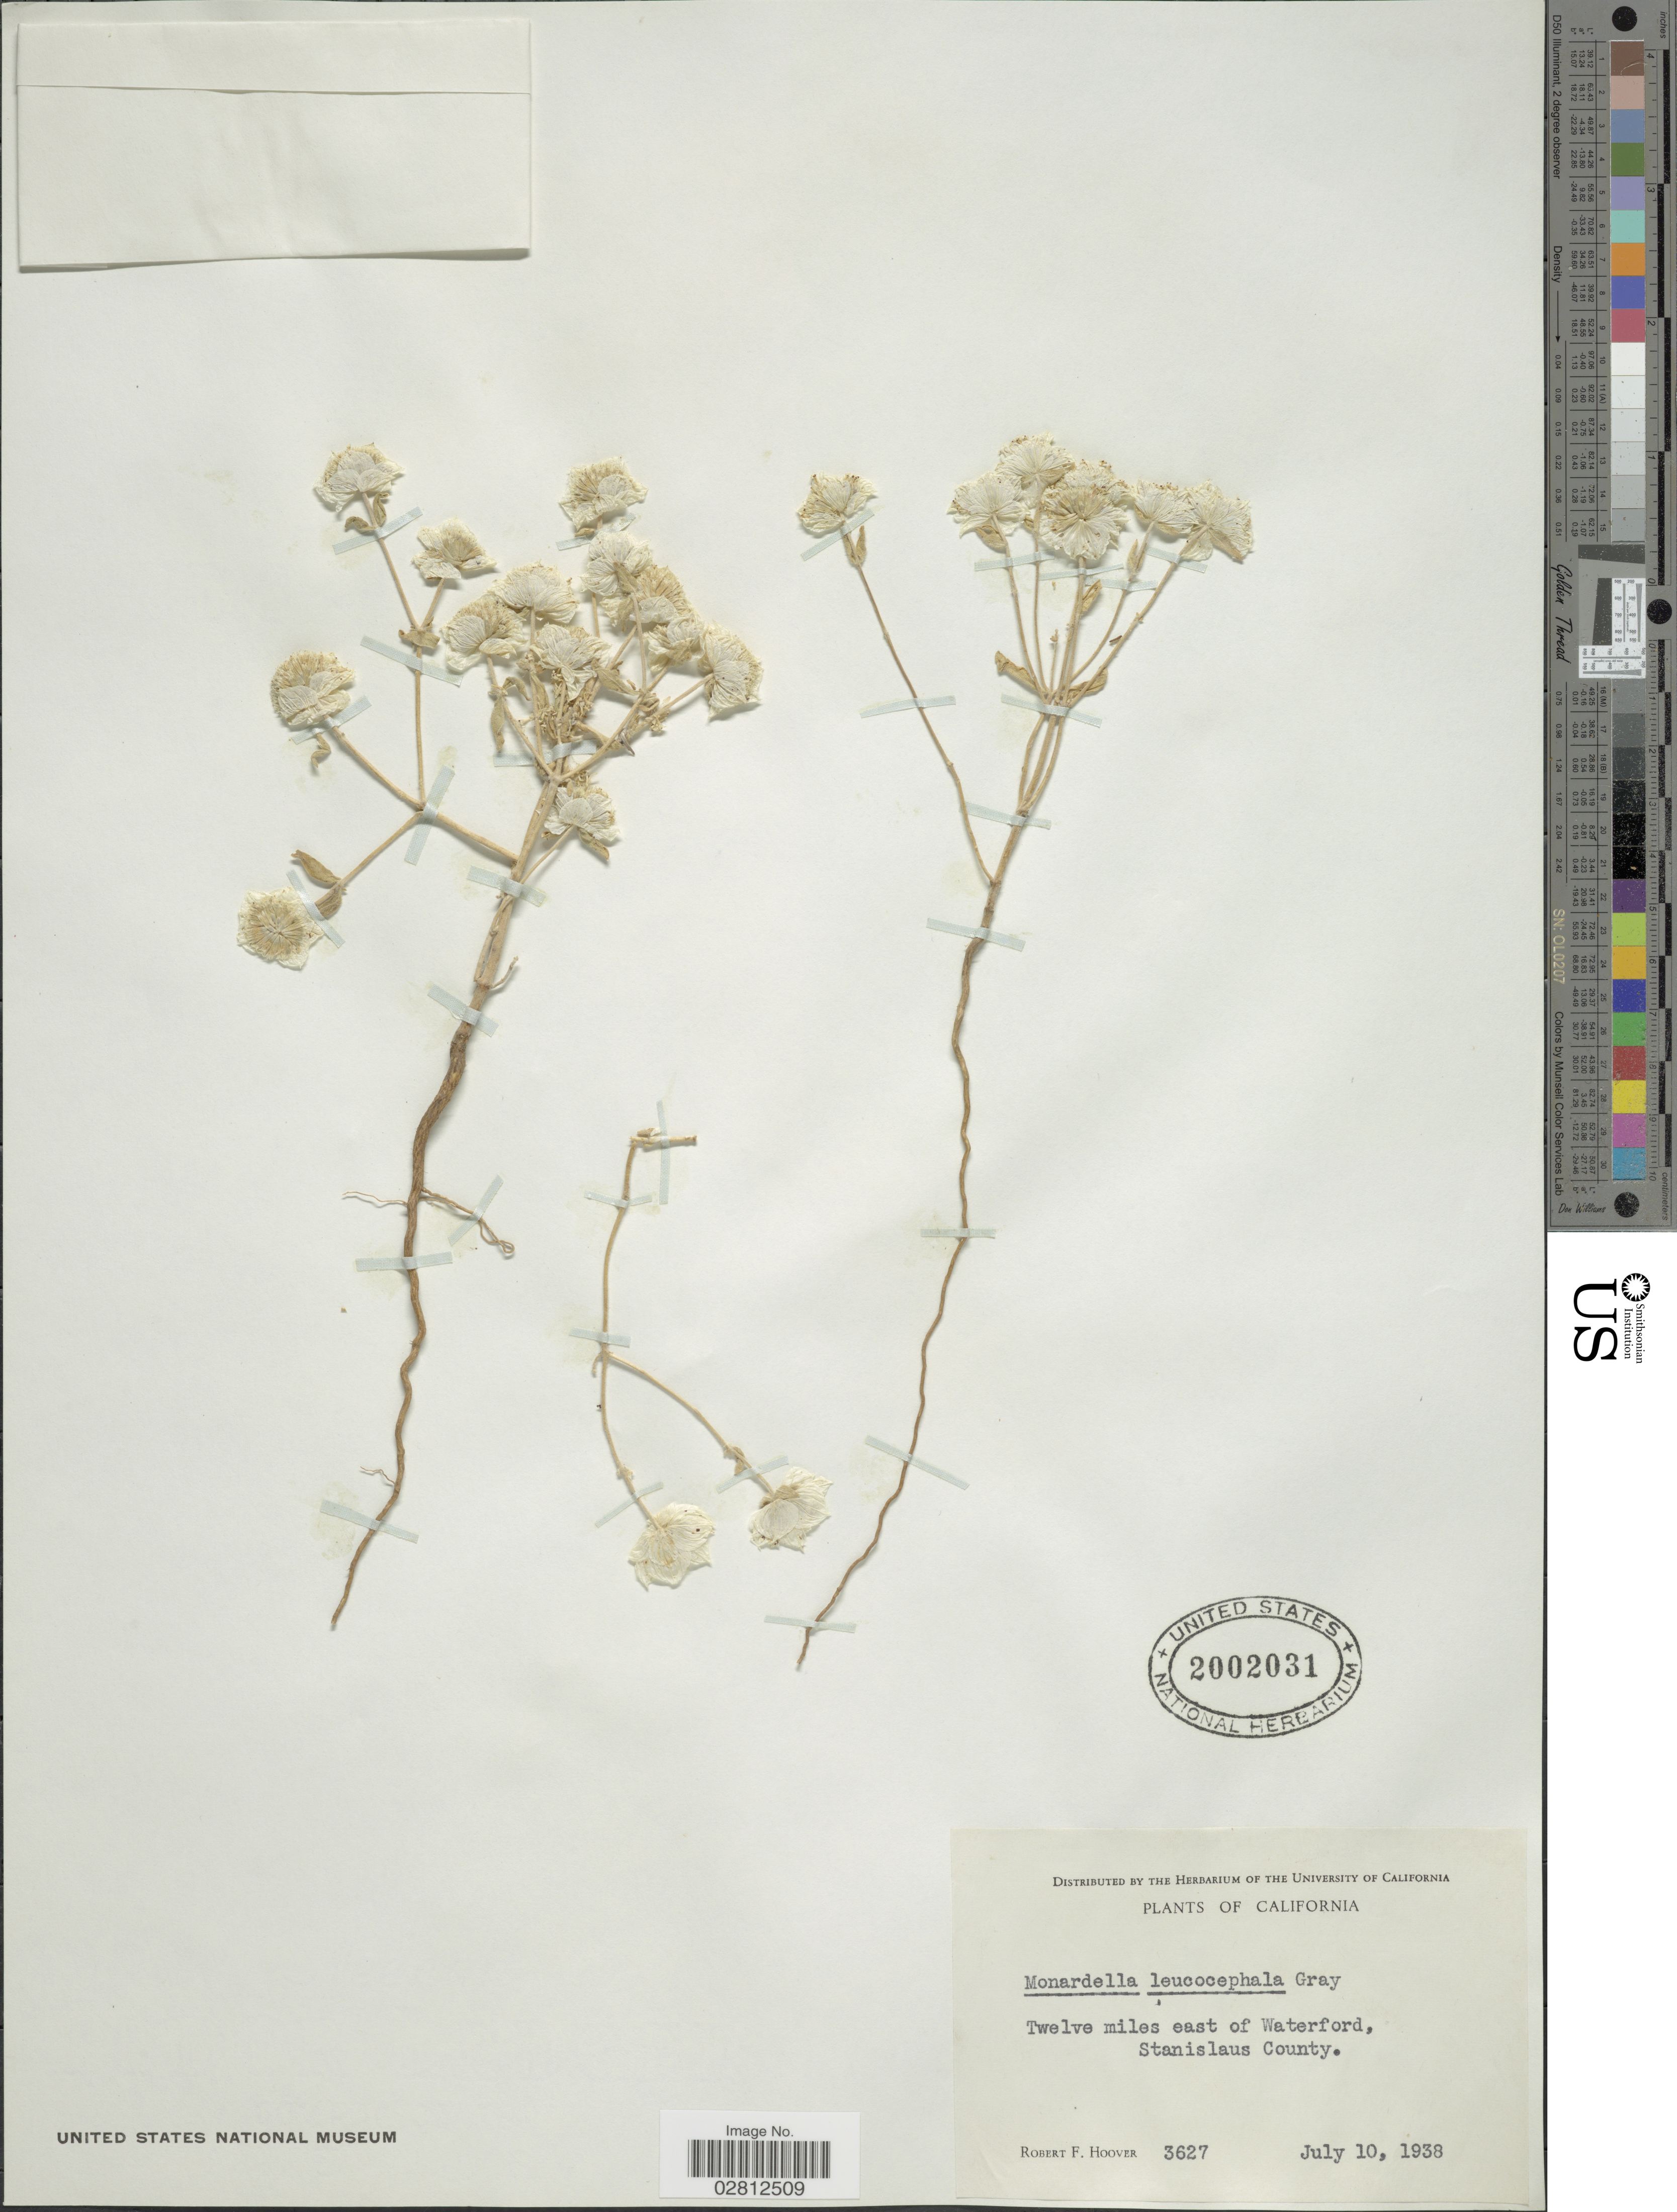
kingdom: Plantae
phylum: Tracheophyta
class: Magnoliopsida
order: Lamiales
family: Lamiaceae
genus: Monardella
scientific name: Monardella leucocephala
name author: A. Gray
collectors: R. F. Hoover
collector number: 3627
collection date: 1938-07-10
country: United States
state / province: California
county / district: Stanislaus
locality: Twelve miles east of Waterford, Stanislaus County.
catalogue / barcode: US 2002031